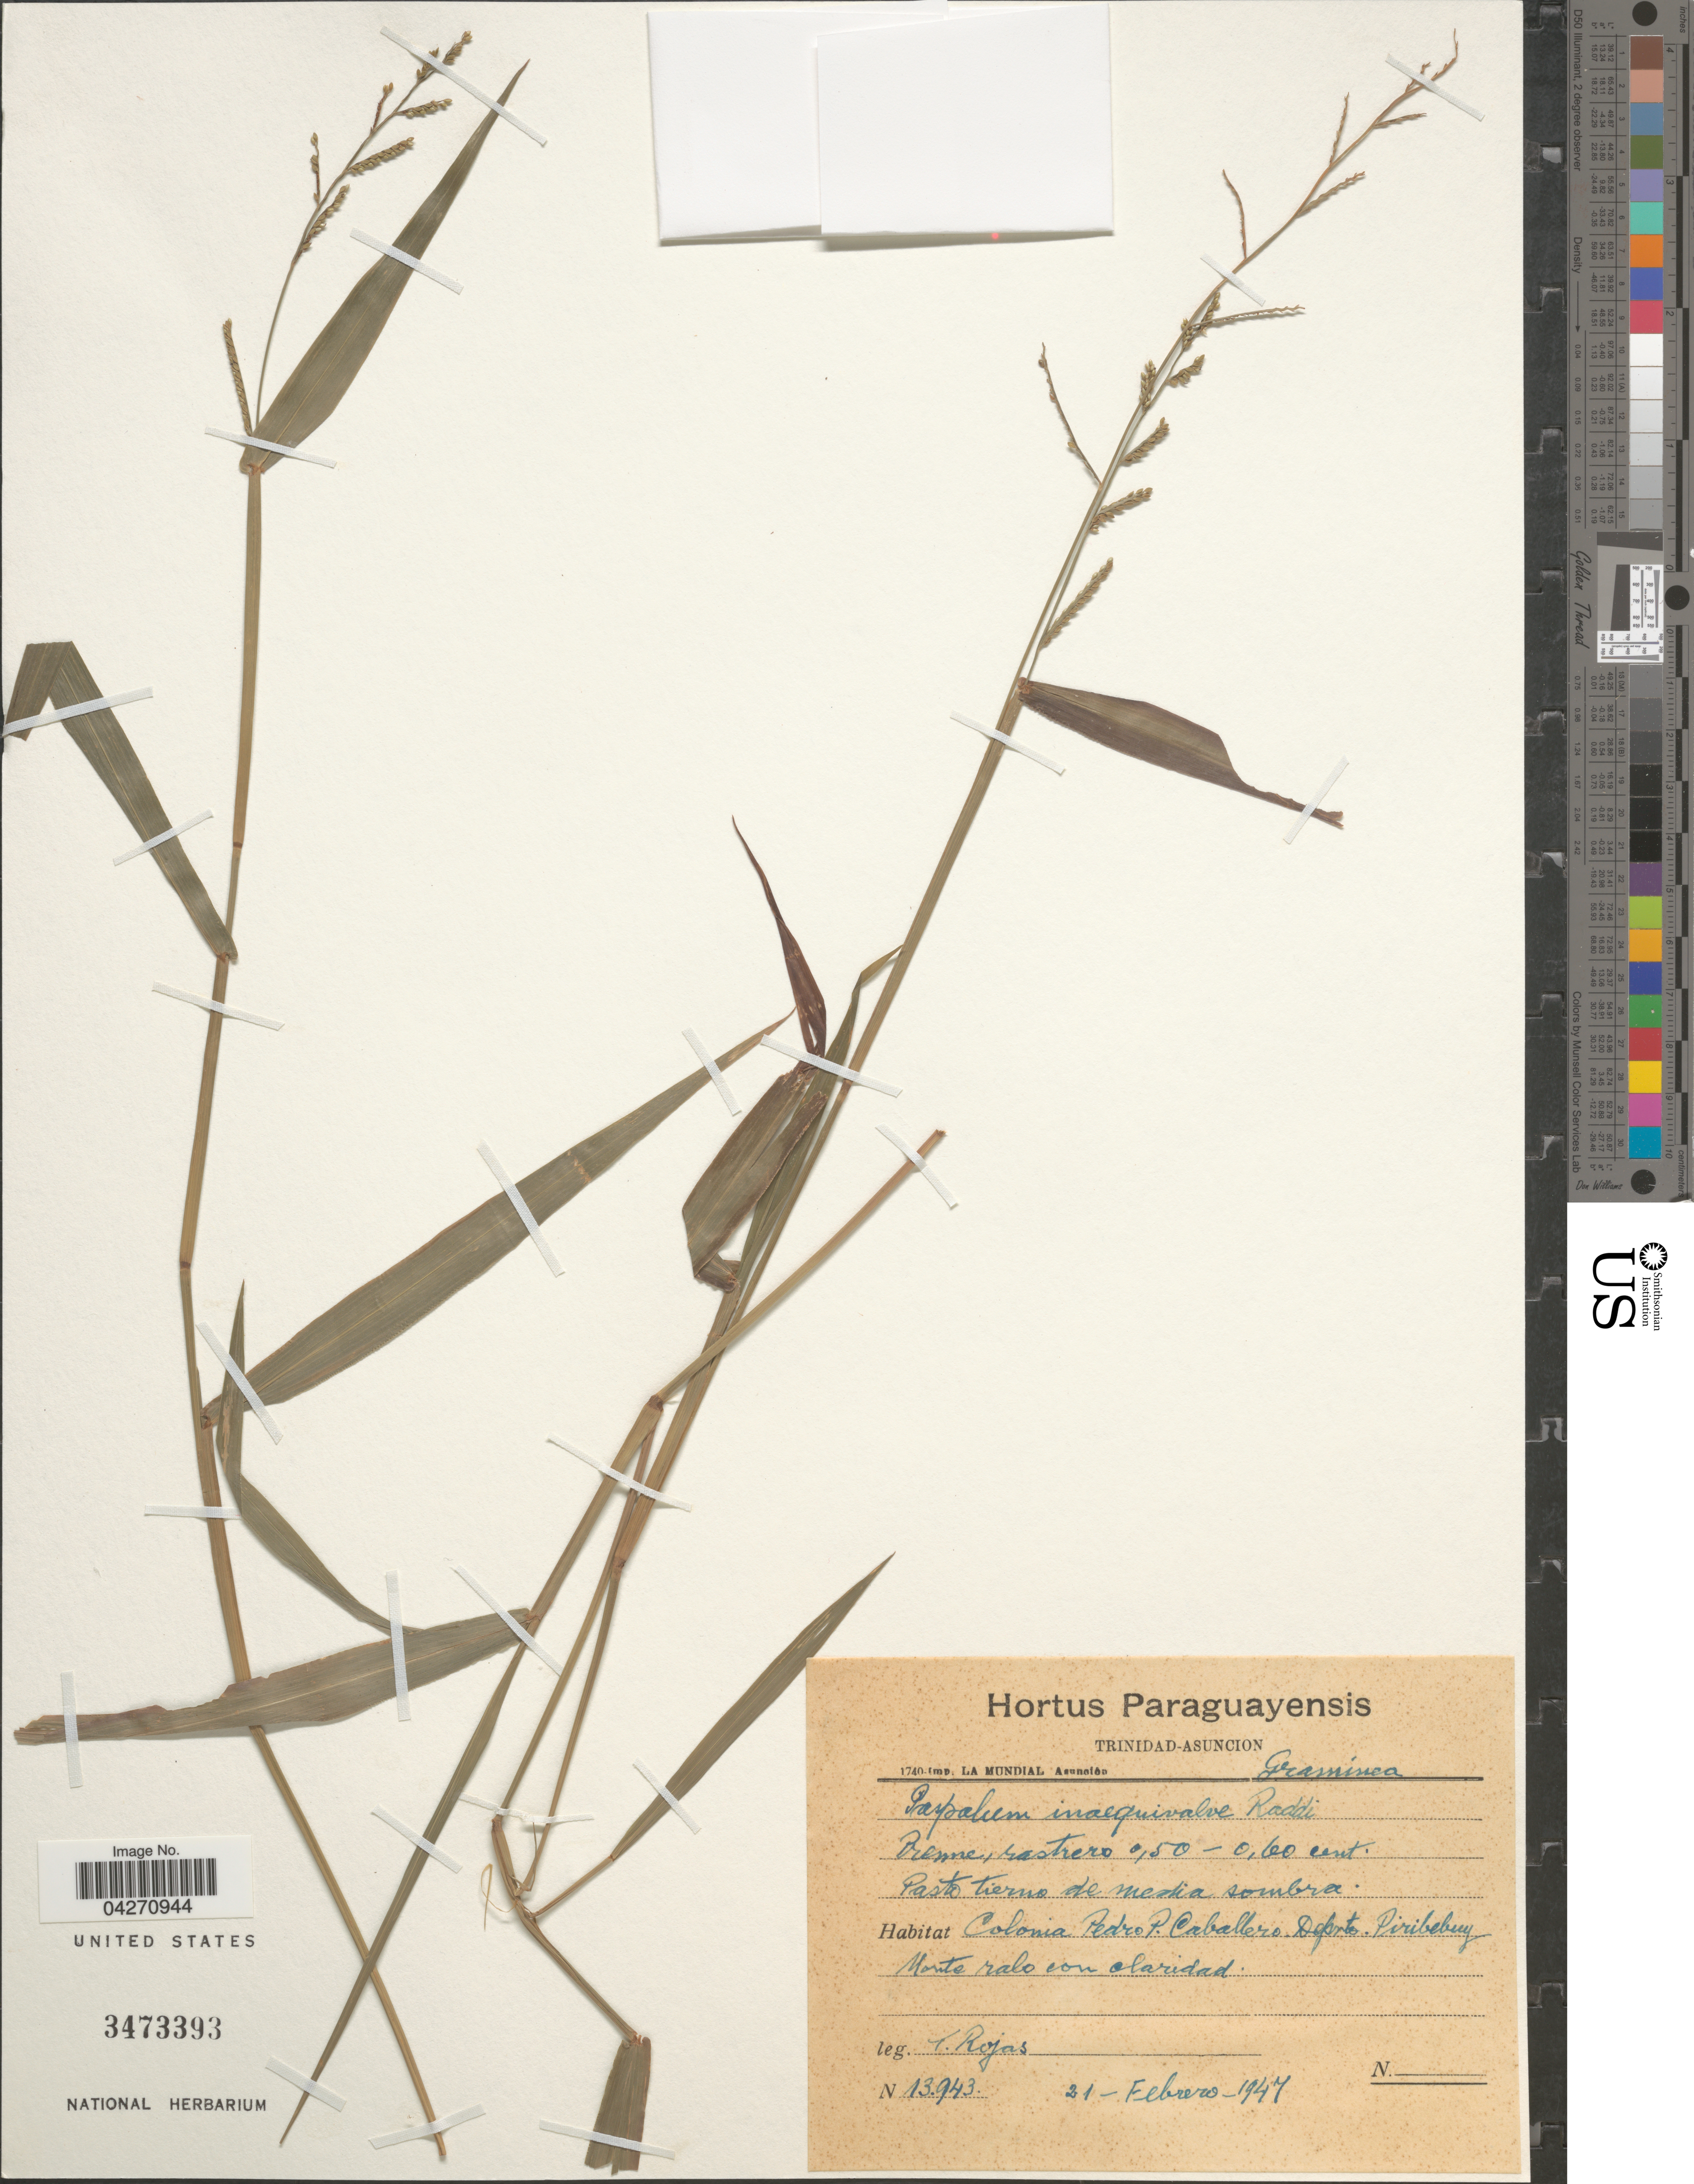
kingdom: Plantae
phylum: Tracheophyta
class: Liliopsida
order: Poales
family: Poaceae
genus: Paspalum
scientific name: Paspalum inaequivalve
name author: Raddi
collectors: T. Rojas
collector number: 13943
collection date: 1947-02-21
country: Paraguay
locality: Colonia Pedro P. Caballerp. Deprto. Piribebuy. Monte ralo con olaridad.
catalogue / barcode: US 3473393